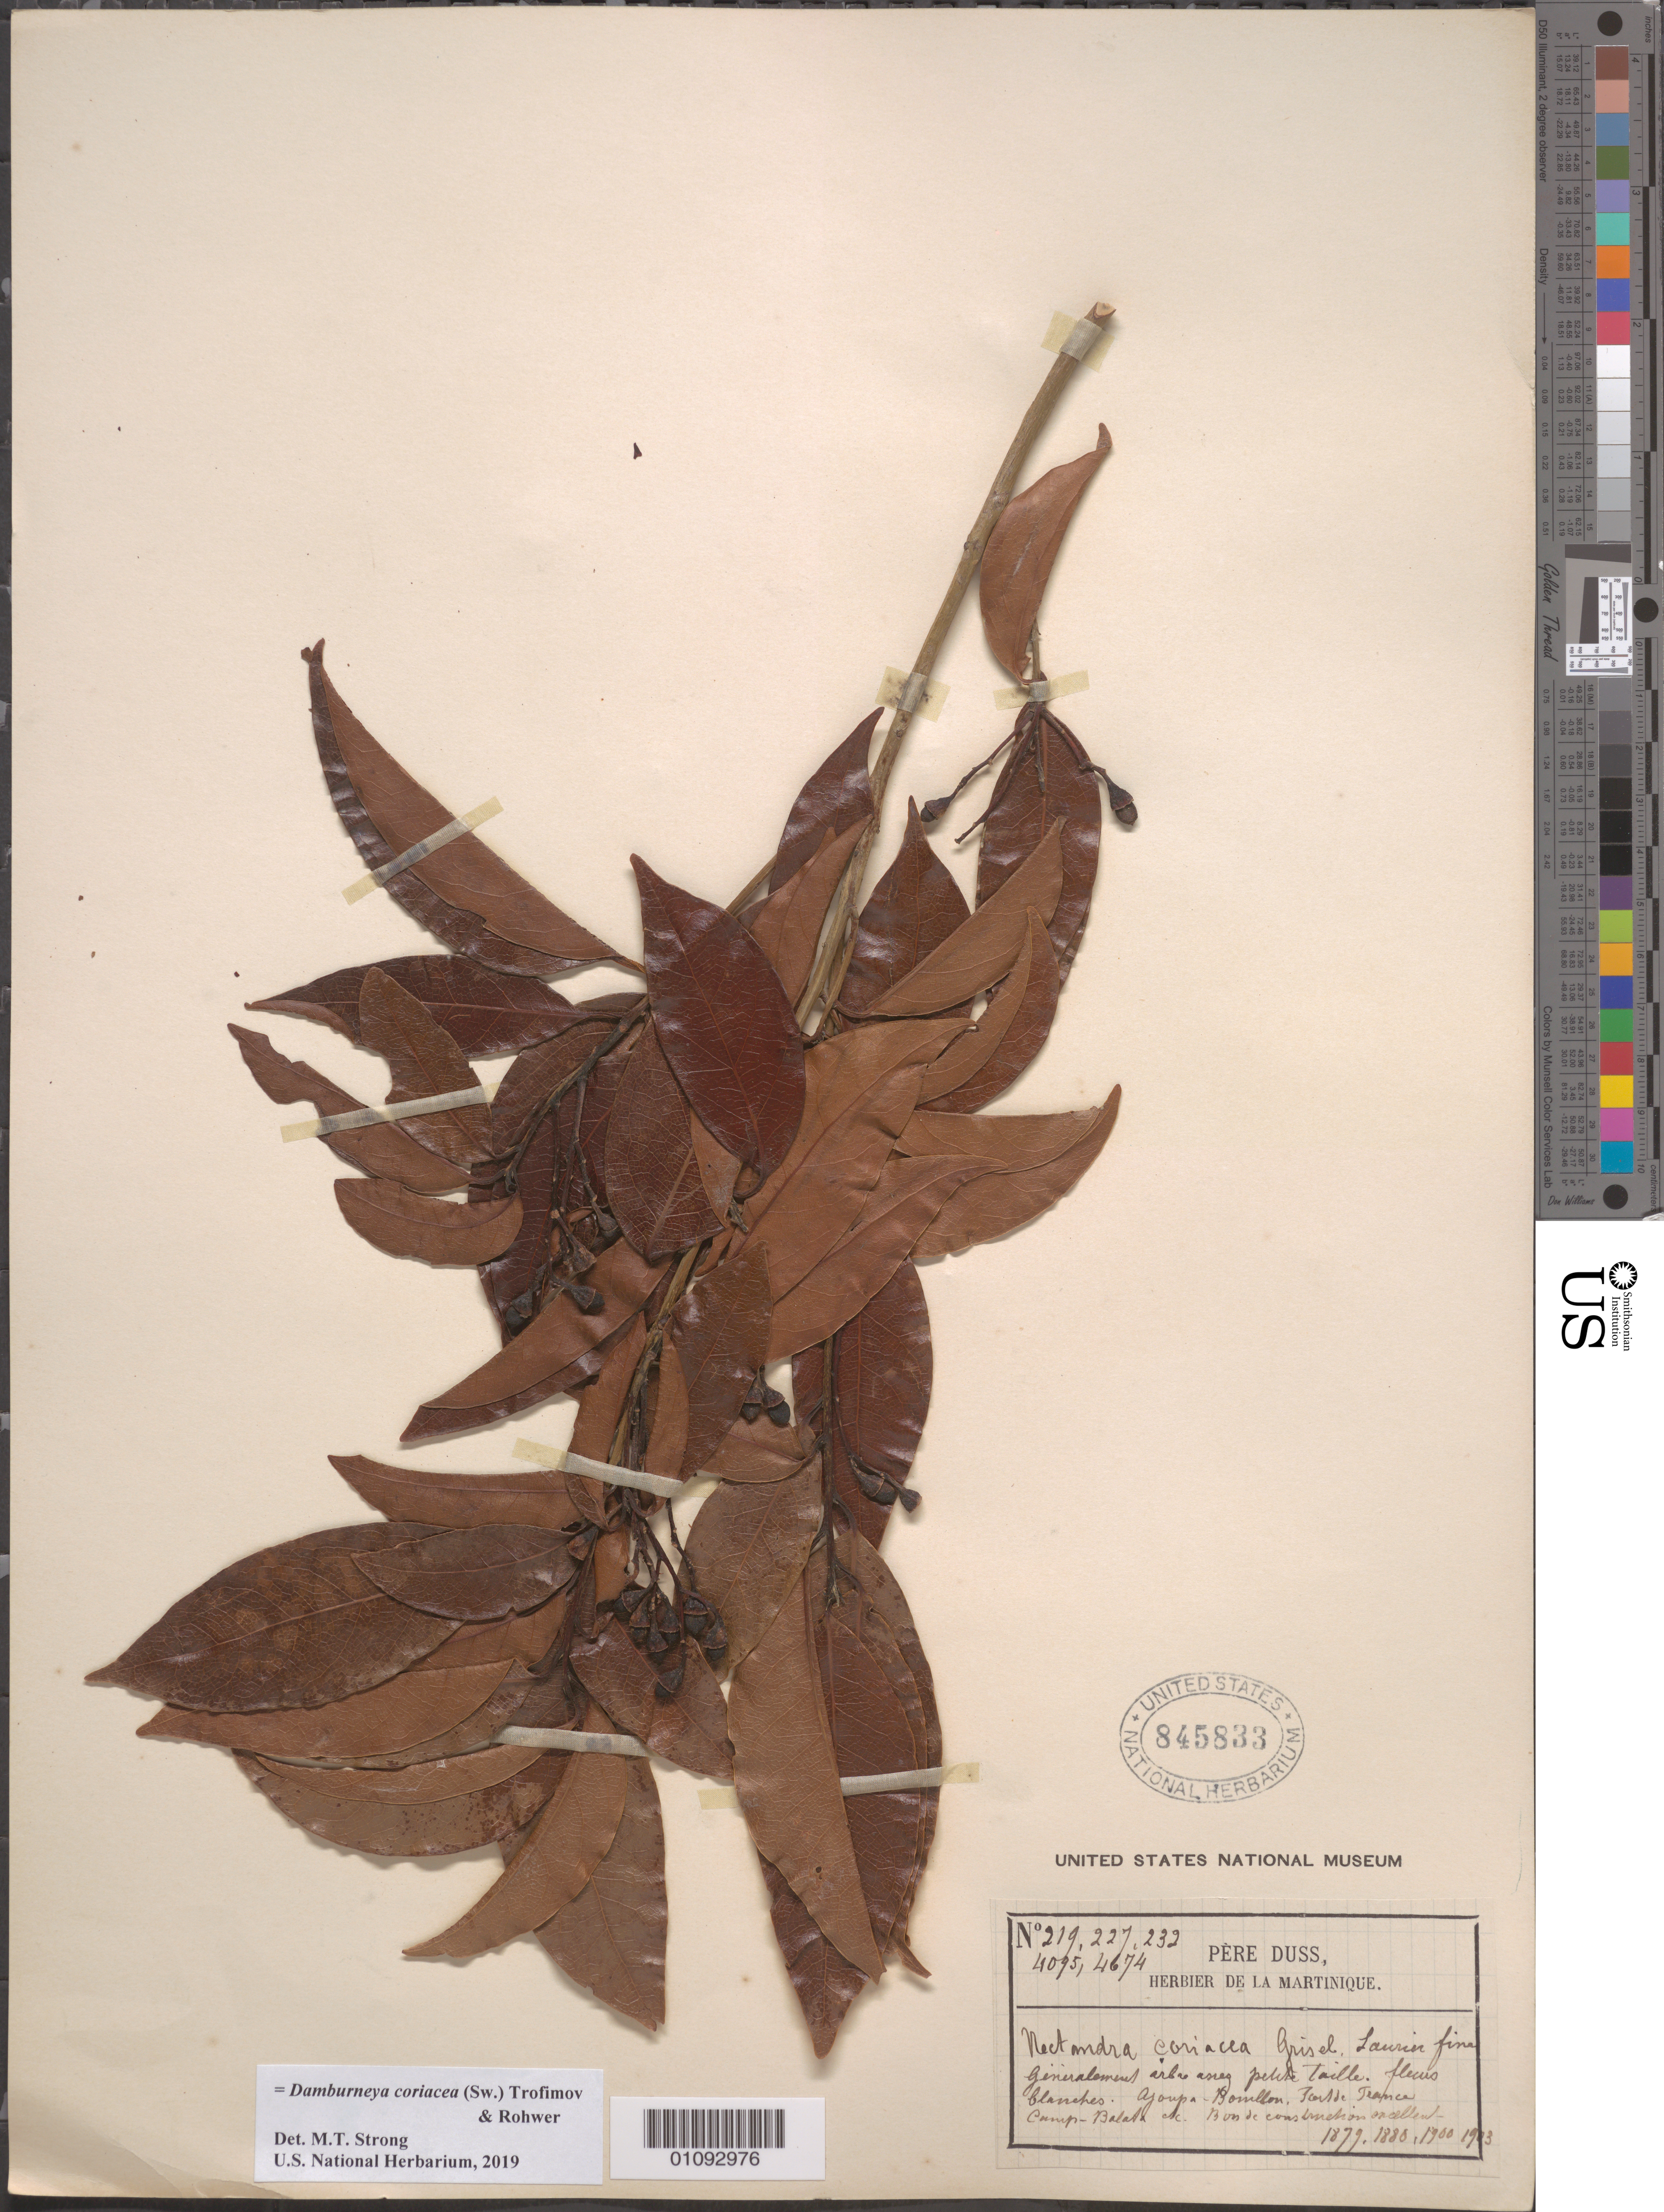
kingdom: Plantae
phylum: Tracheophyta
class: Magnoliopsida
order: Laurales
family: Lauraceae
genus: Damburneya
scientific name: Damburneya coriacea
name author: (Sw.) Trofimov & Rohwer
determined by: Strong, M. T., (US), Smithsonian Institution - National Museum of Natural History (UNITED STATES)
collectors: Père Duss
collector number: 219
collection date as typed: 1879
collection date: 1879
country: Martinique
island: Martinique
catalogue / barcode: US 845833